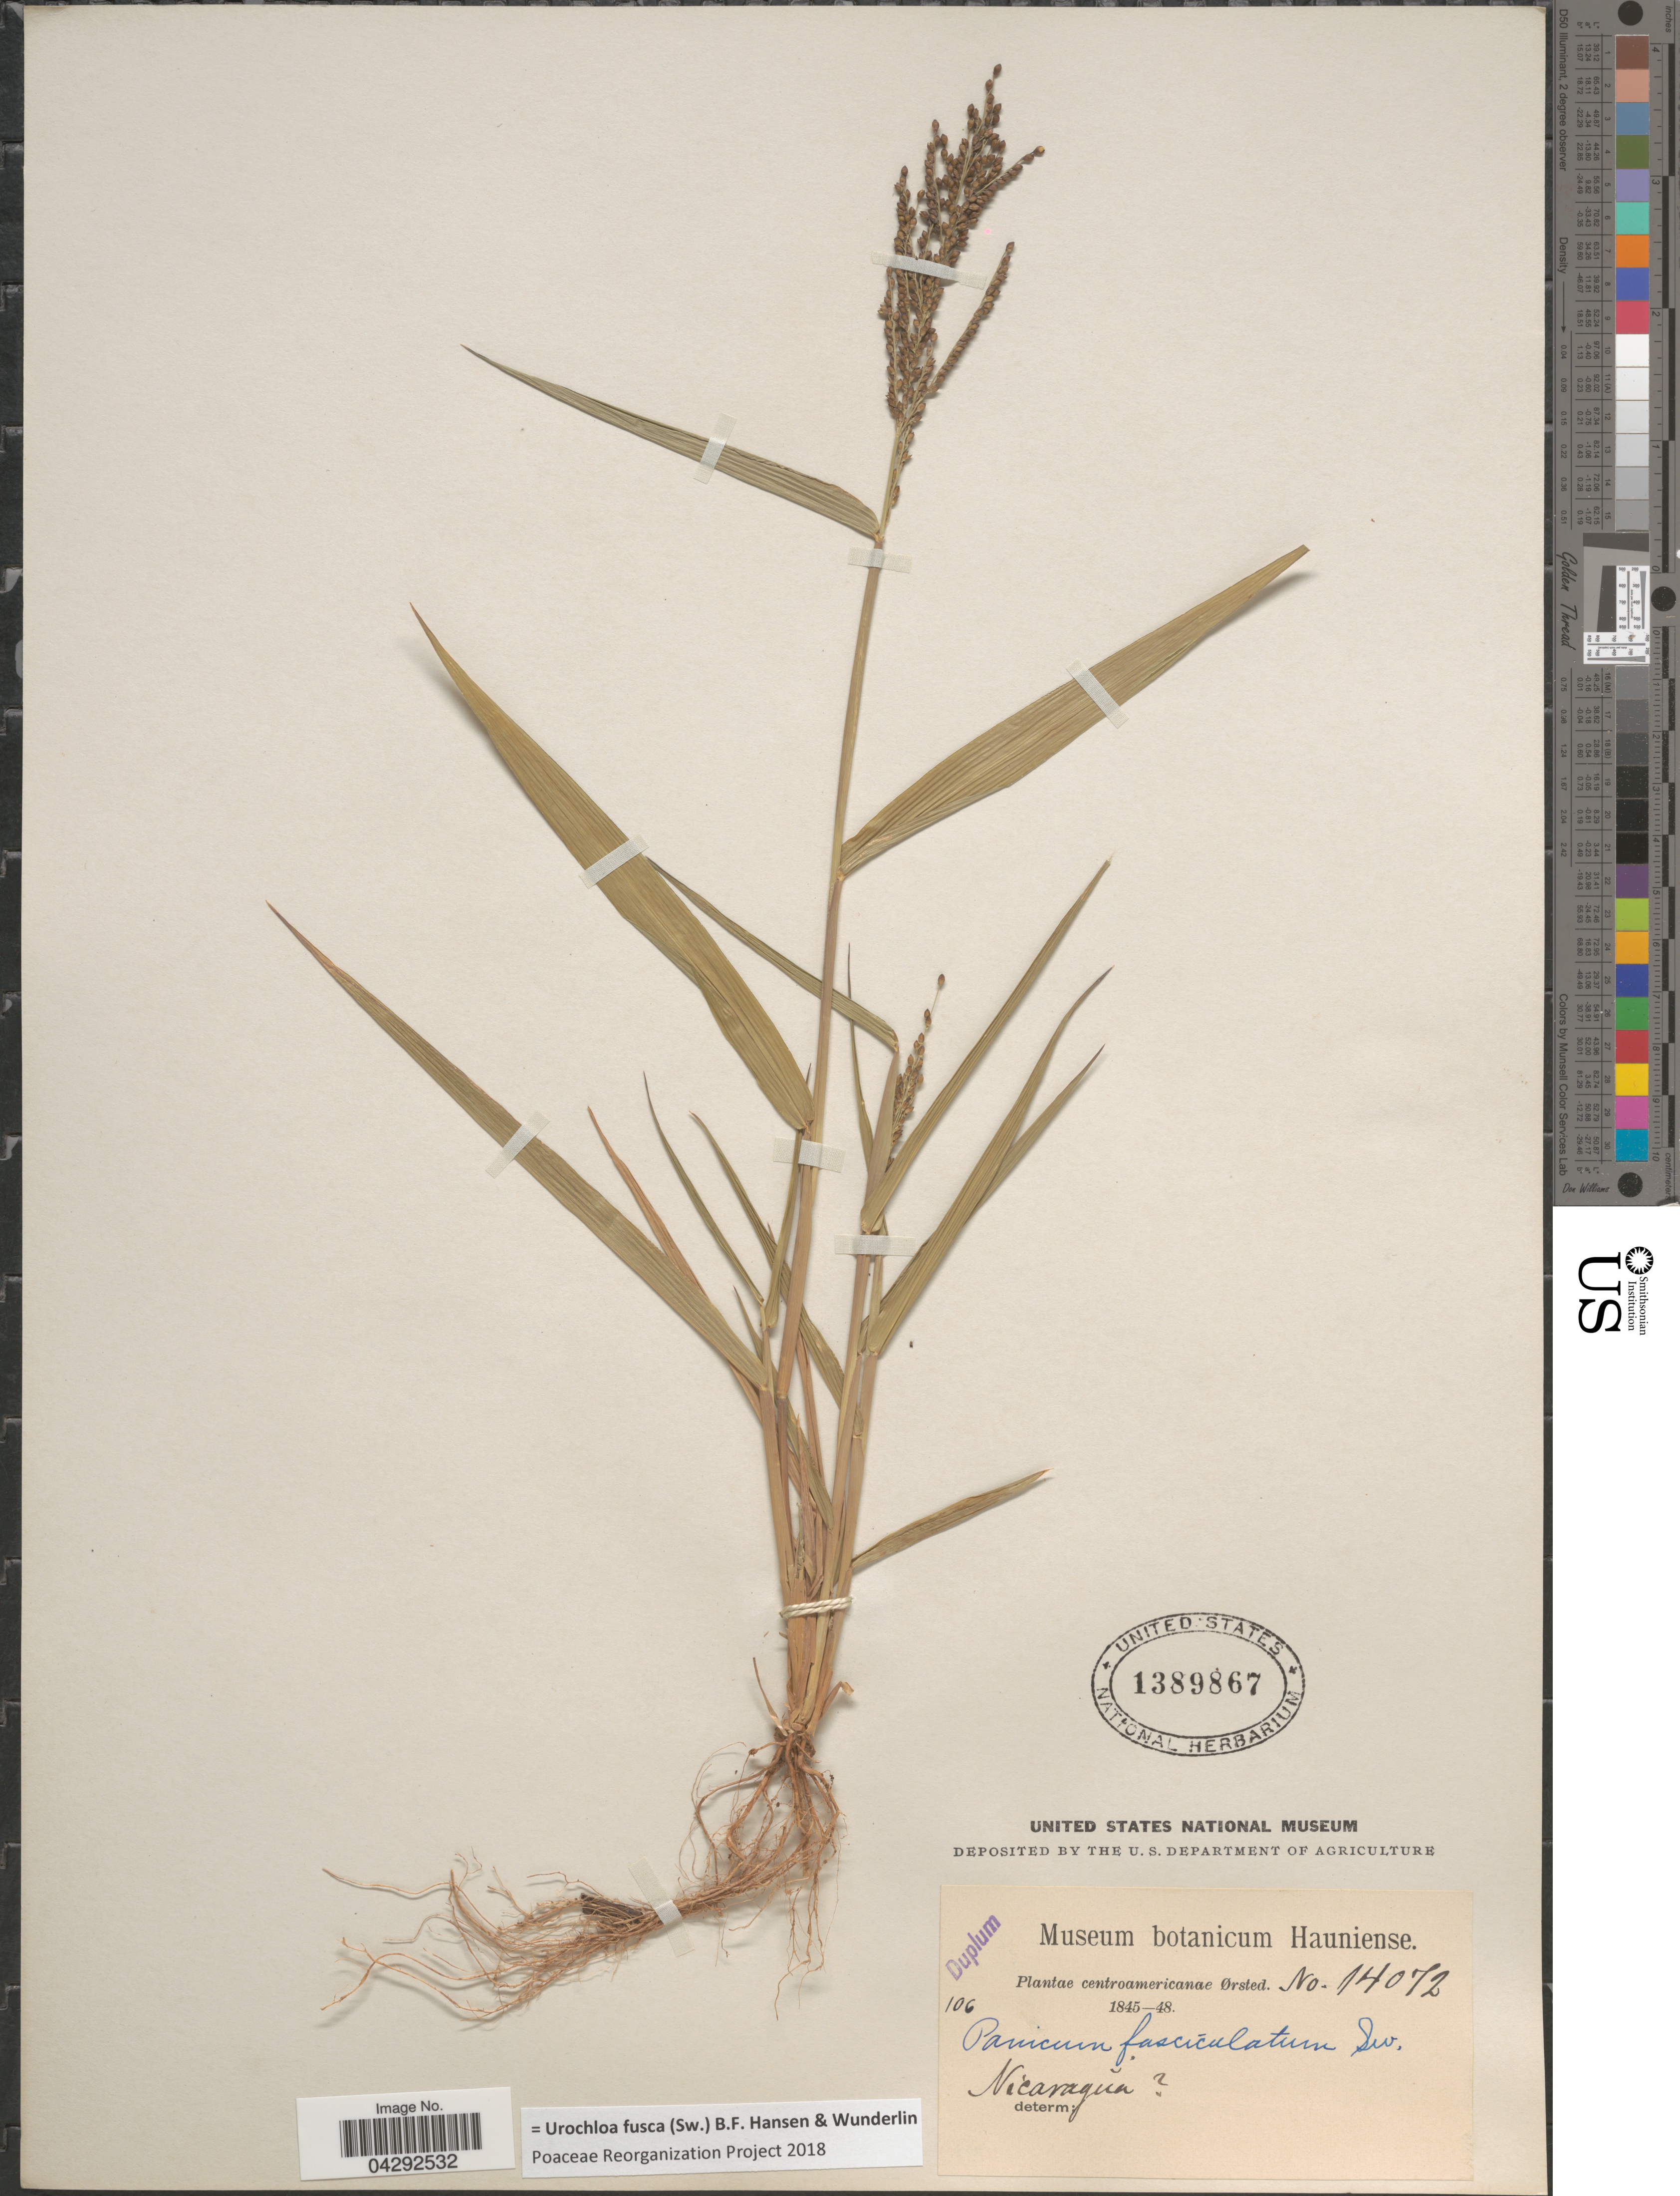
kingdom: Plantae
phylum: Tracheophyta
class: Liliopsida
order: Poales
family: Poaceae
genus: Urochloa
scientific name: Urochloa fusca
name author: (Sw.) B.F. Hansen & Wunderlin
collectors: Ørsted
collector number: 14072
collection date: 1845/1848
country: Nicaragua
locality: Centroamericanae Ørsted.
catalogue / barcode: US 1389867